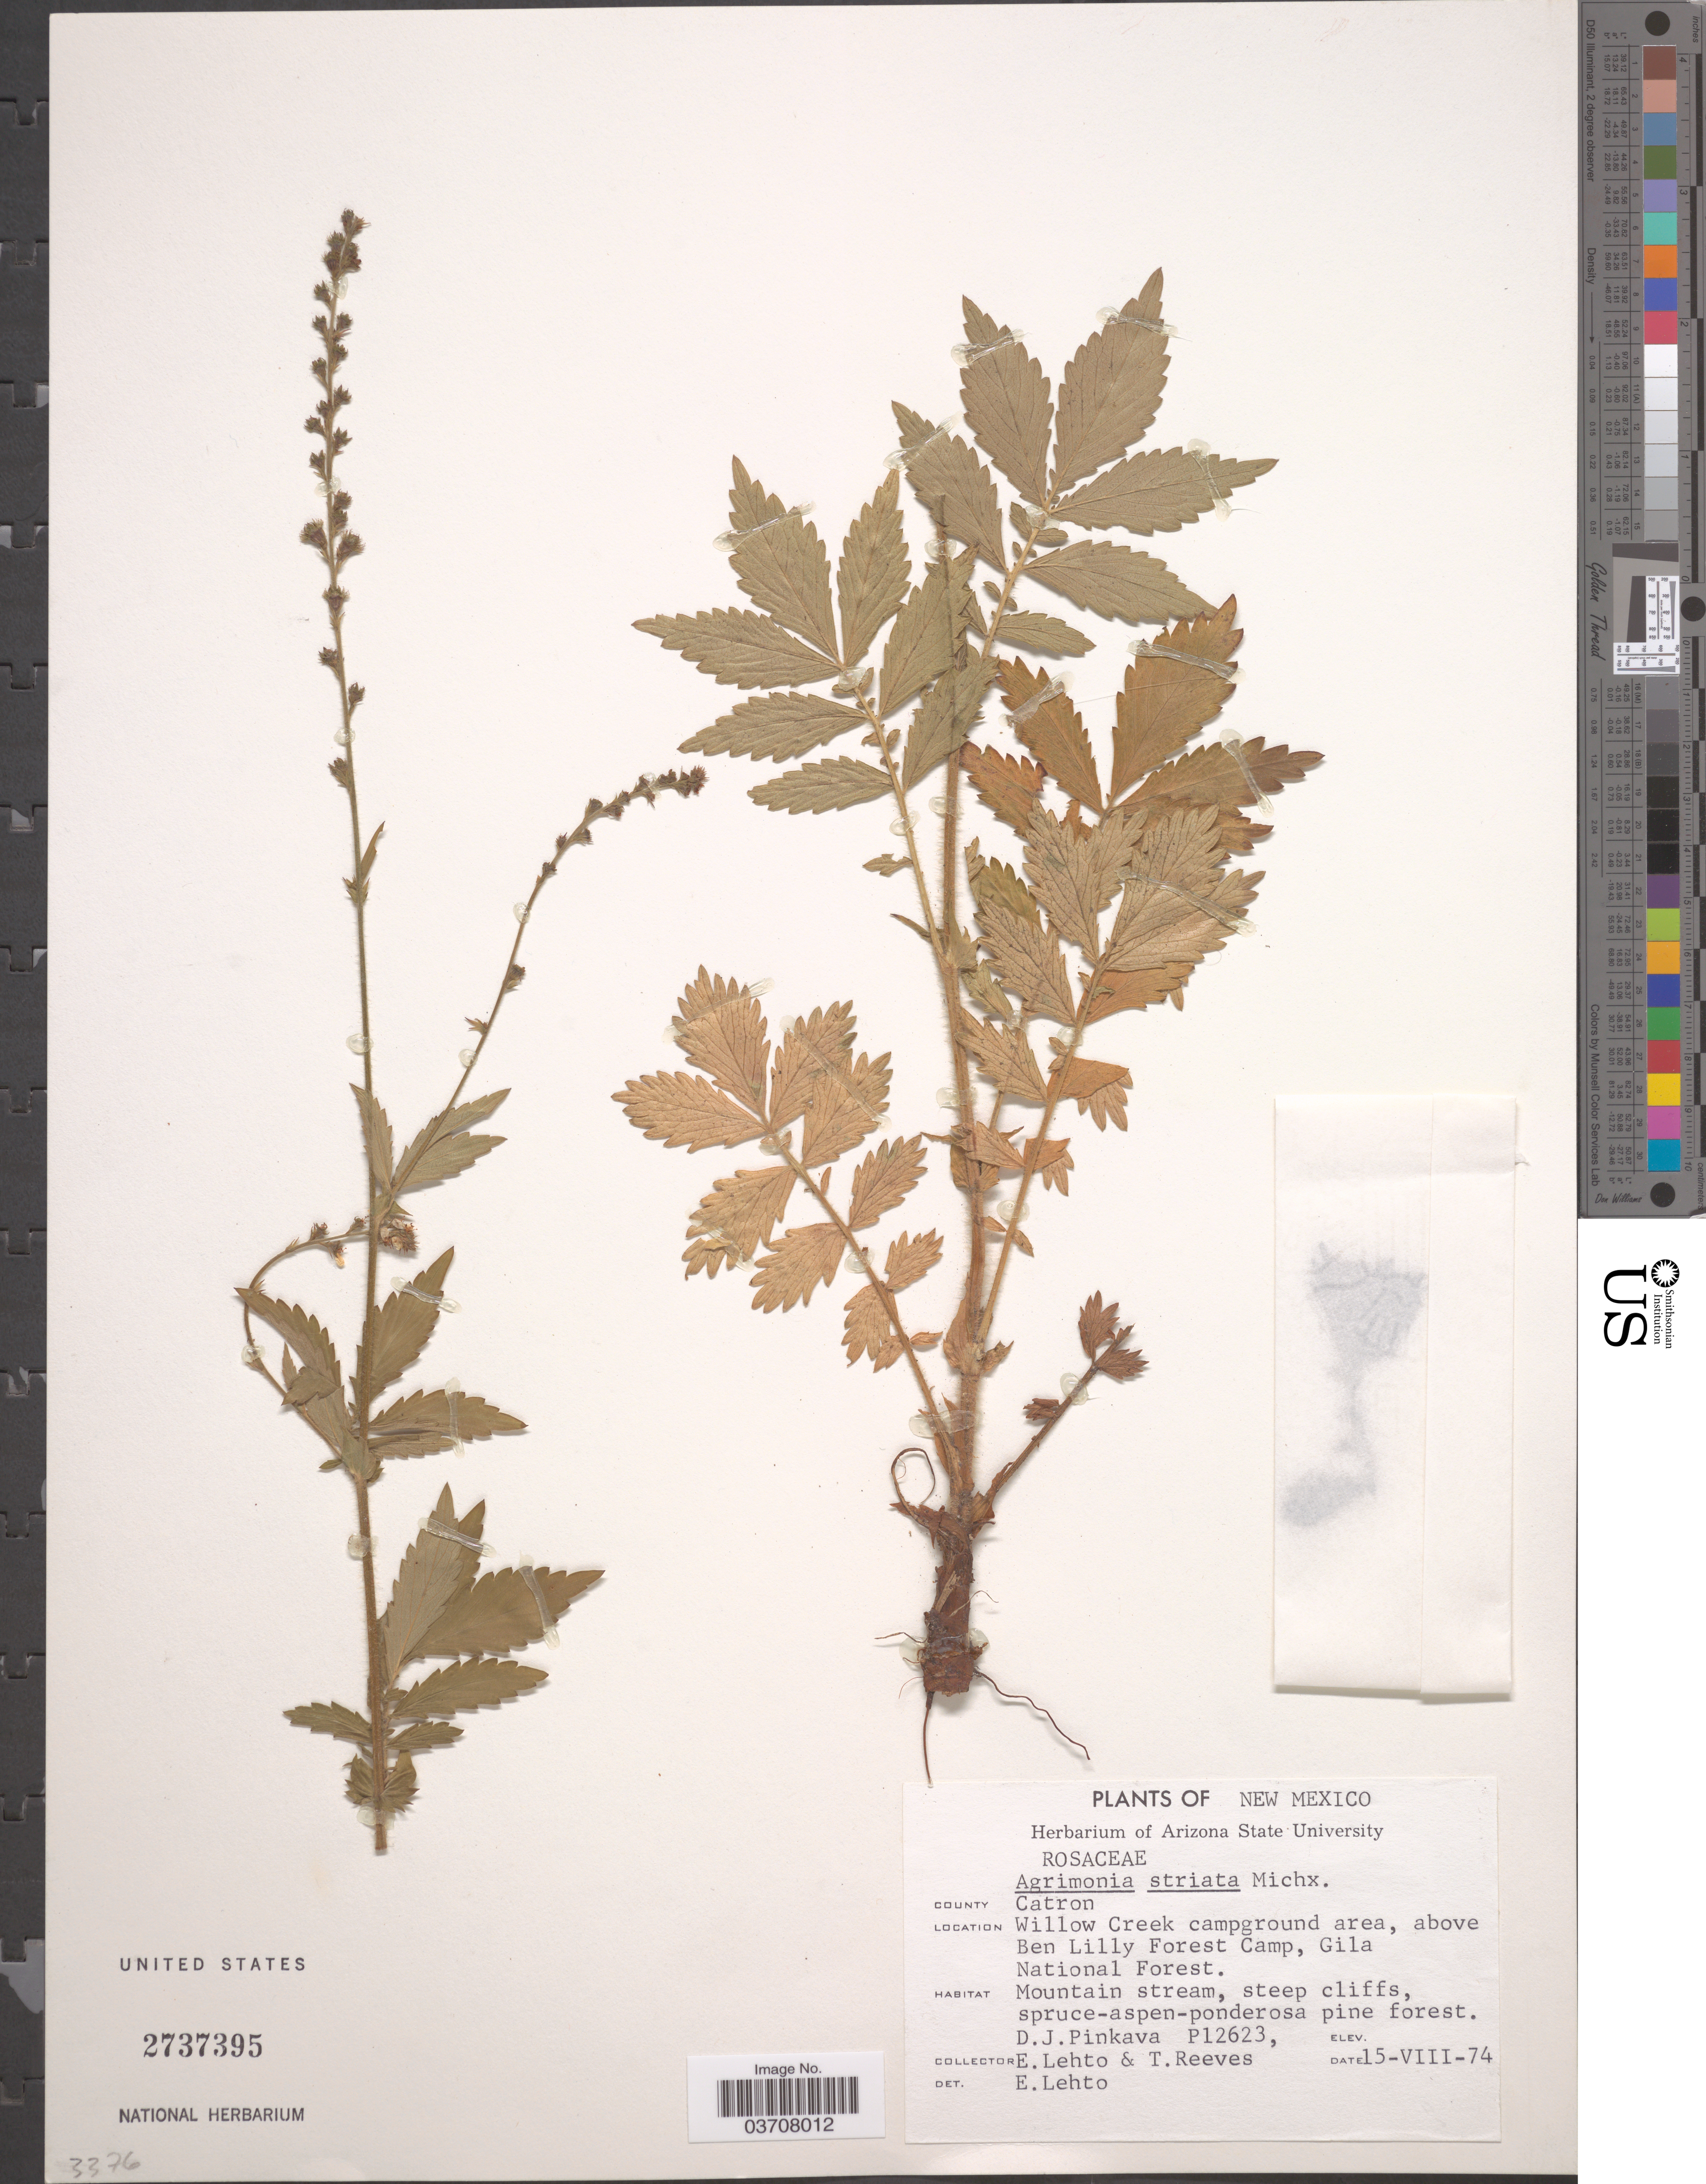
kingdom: Plantae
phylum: Tracheophyta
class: Magnoliopsida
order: Rosales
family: Rosaceae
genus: Agrimonia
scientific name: Agrimonia striata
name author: Michx.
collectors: D. J. Pinkava, E. Lehto & T. Reeves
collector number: P12623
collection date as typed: Transcribed d/m/y: 15/8/74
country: United States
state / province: New Mexico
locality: County Catron. Willow Creek campground area, above Ben Lilly Forest Camp, Gila National Forest.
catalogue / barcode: US 2737395